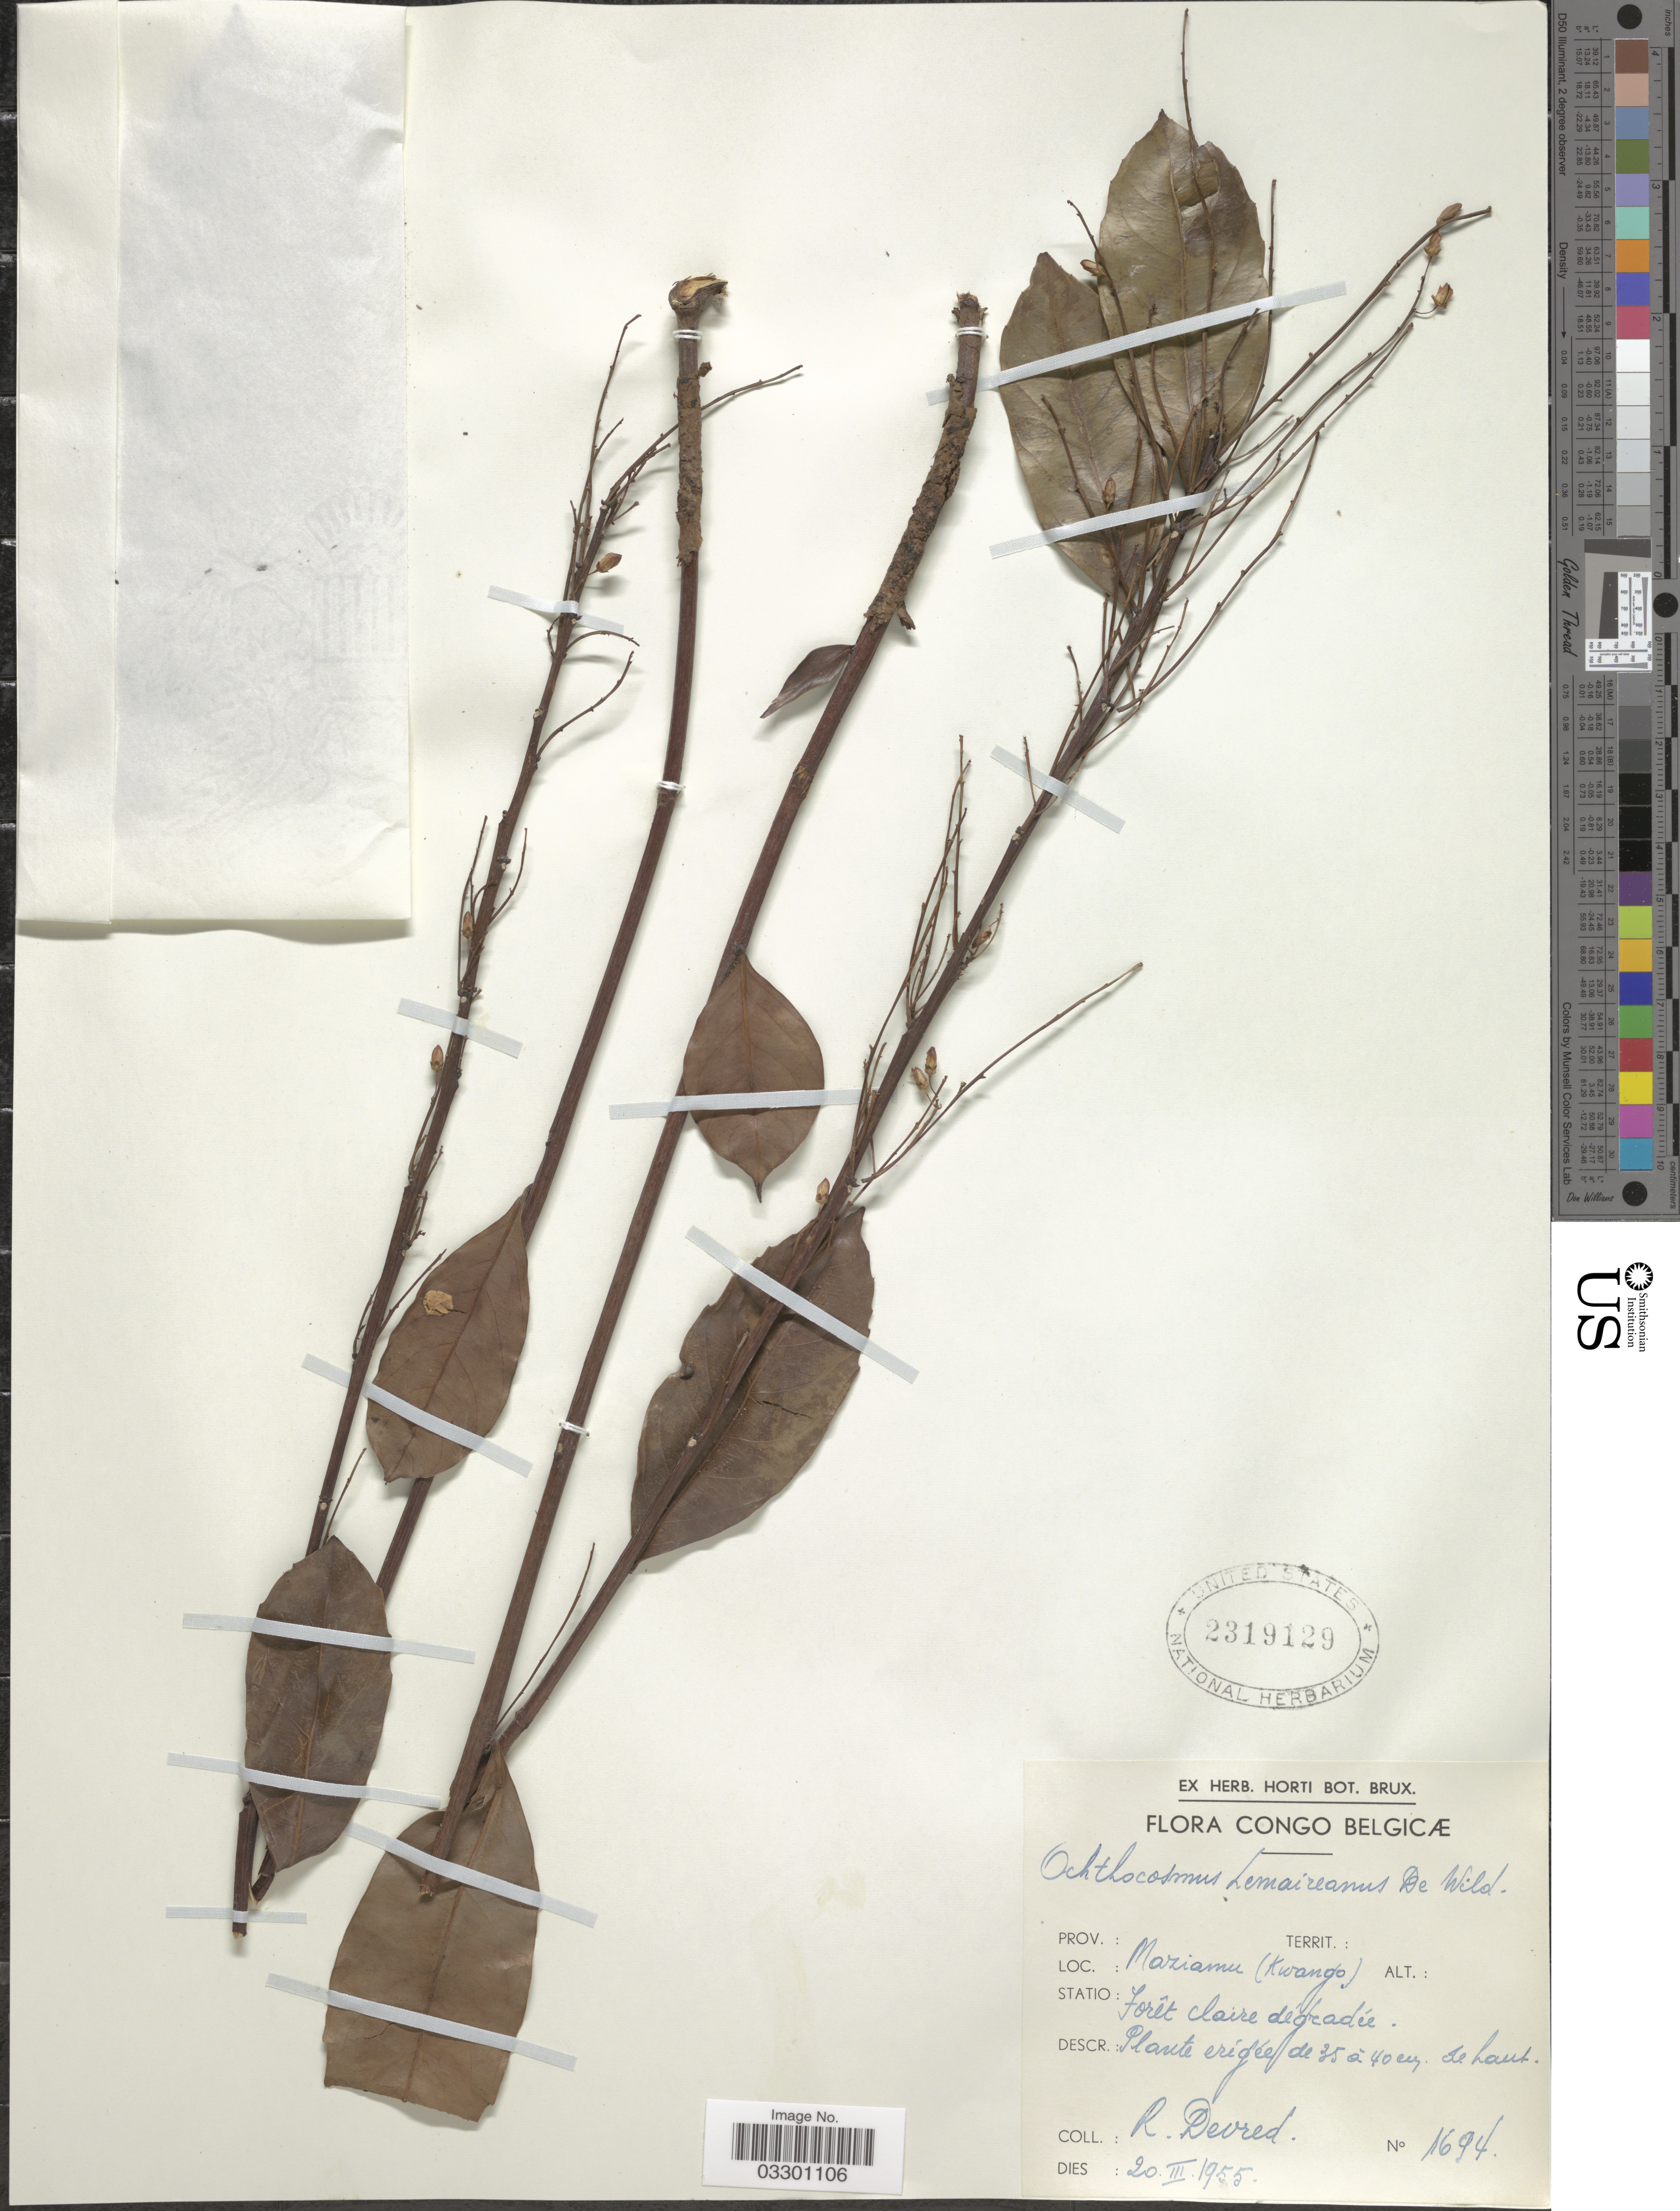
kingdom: Plantae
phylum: Tracheophyta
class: Magnoliopsida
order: Malpighiales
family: Ixonanthaceae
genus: Phyllocosmus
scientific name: Phyllocosmus lemaireanus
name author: (De Wild. & Durand) Durand & H. Durand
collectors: R. Devred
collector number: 1694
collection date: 1955-03-20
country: Congo, Democratic Republic of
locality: Maziamu (Kwango).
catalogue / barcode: US 2319129